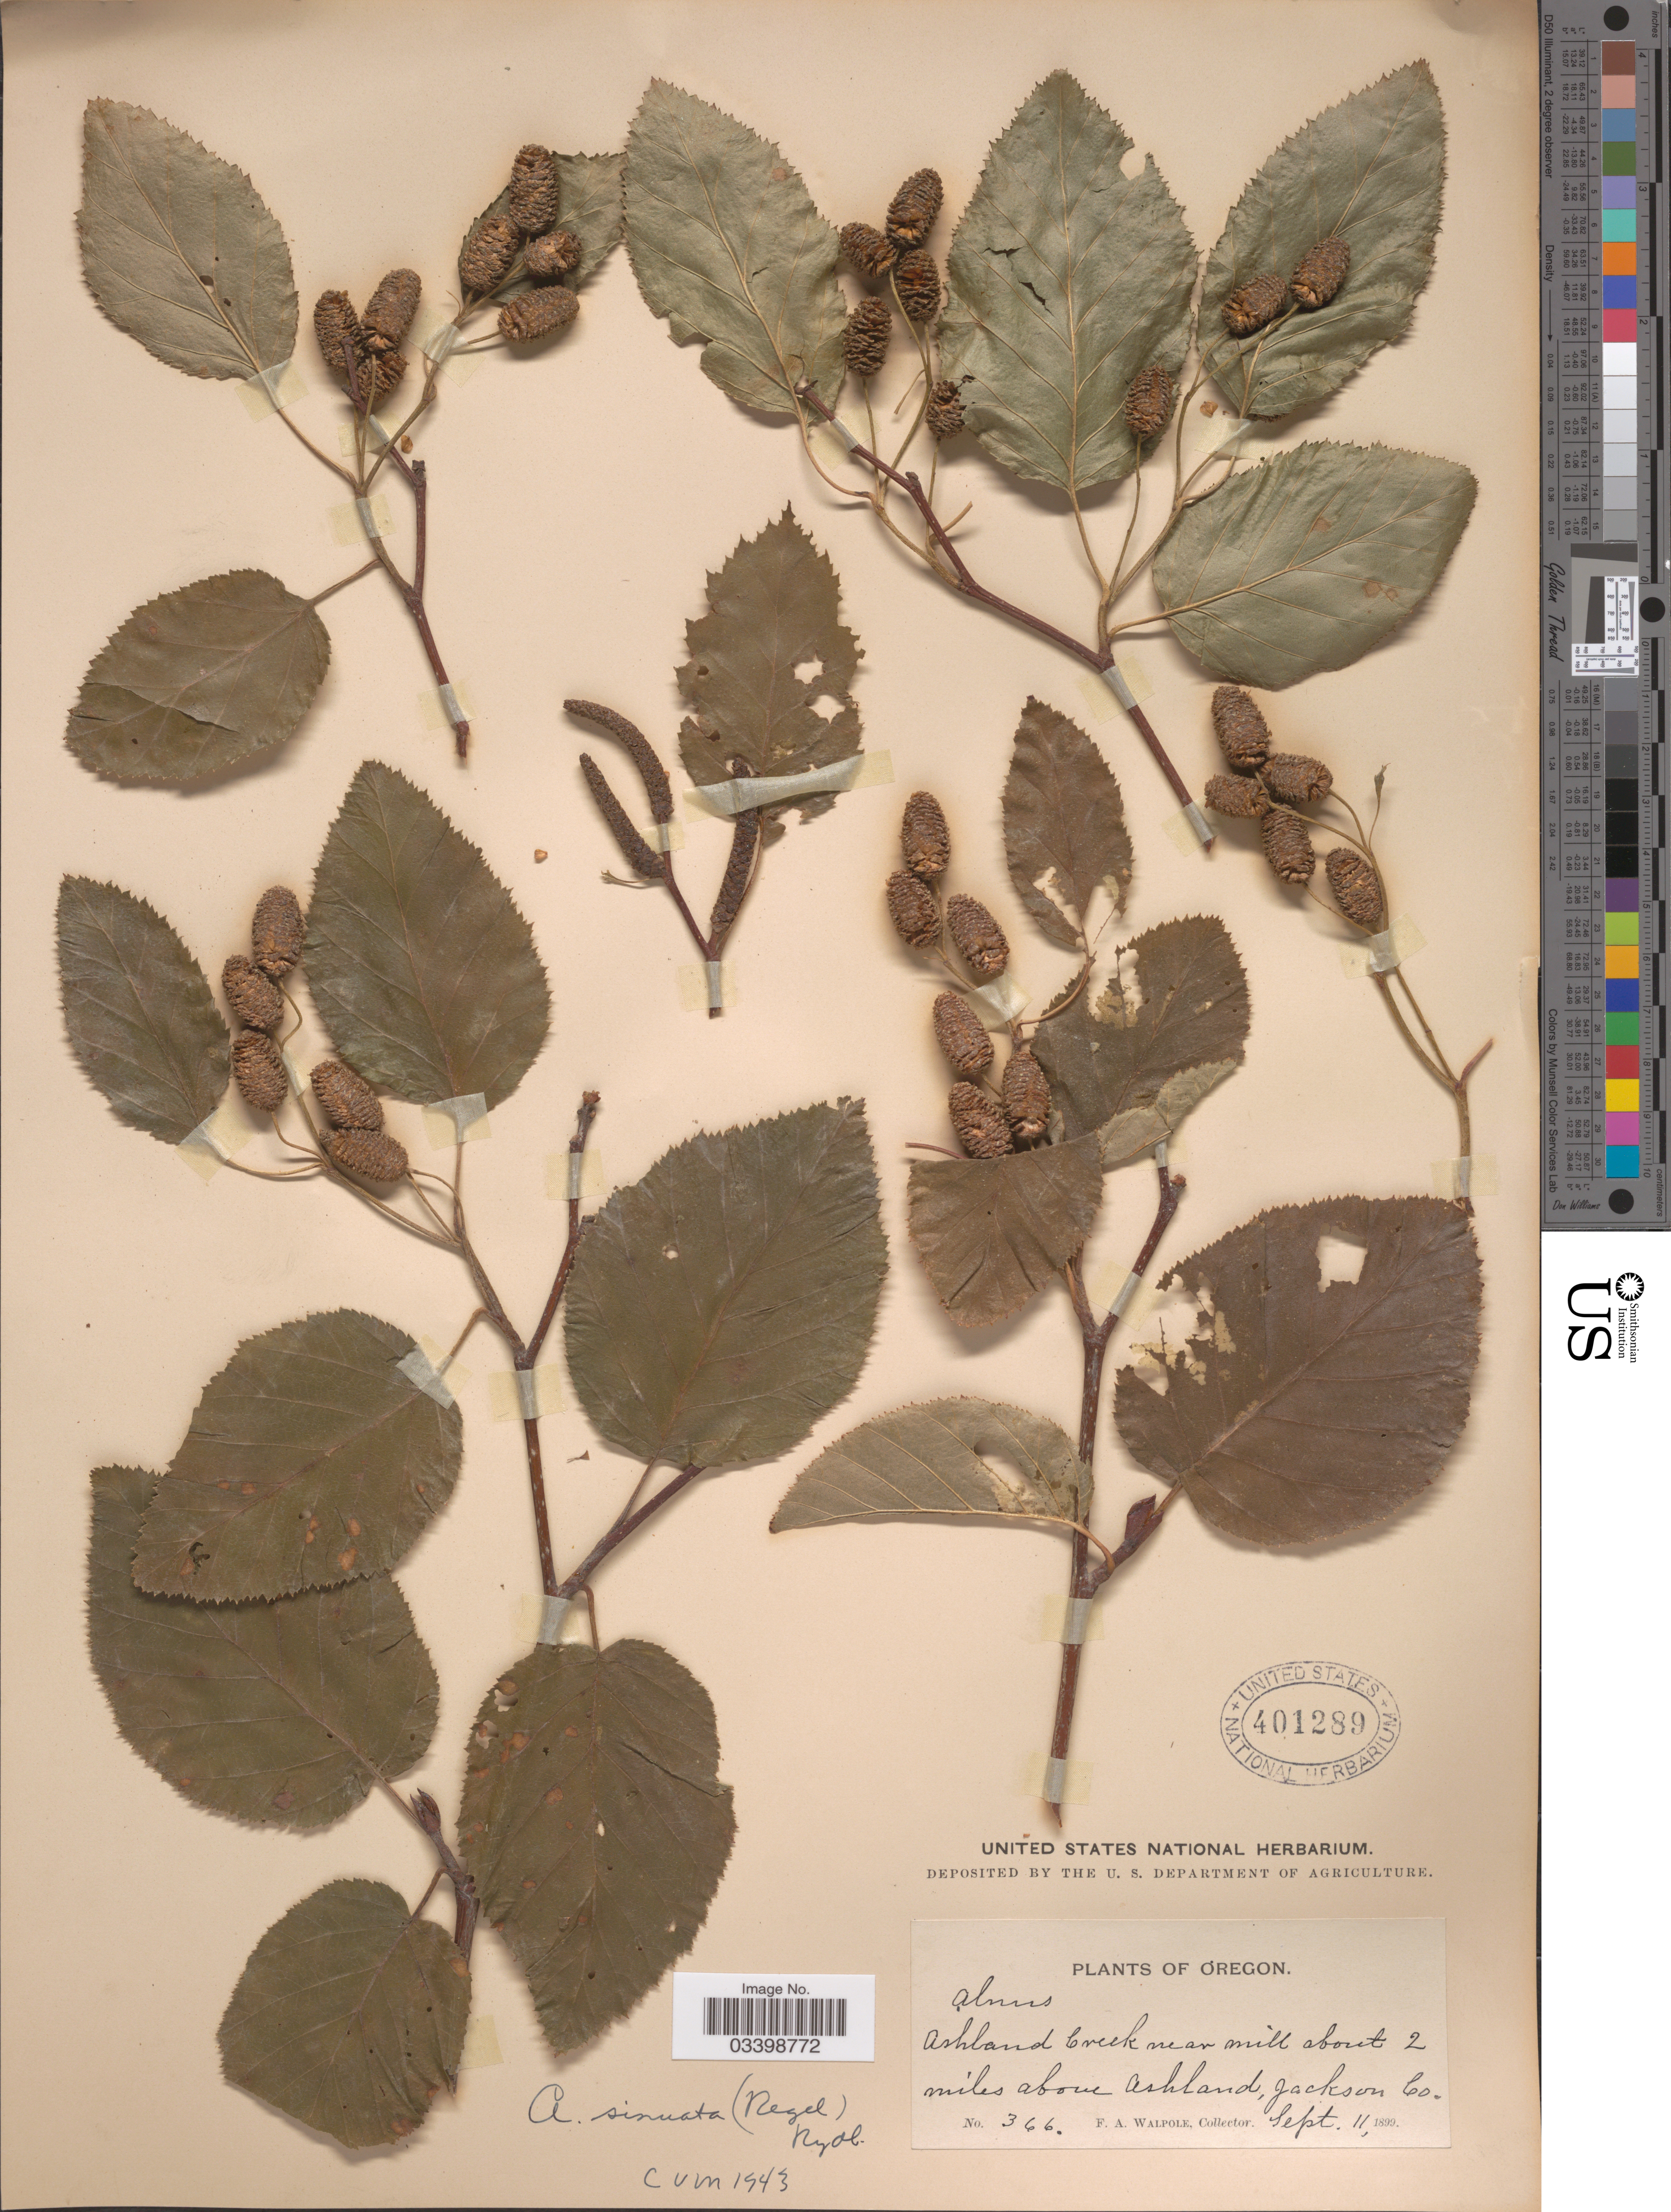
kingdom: Plantae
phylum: Tracheophyta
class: Magnoliopsida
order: Fagales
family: Betulaceae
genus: Alnus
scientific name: Alnus viridis subsp. sinuata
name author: Regel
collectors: F. Walpole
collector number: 366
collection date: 1899-09-11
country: United States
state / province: Oregon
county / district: Jackson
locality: Ashland Creek near mill about 2 miles above Ashland, Jackson Co.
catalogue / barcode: US 401289